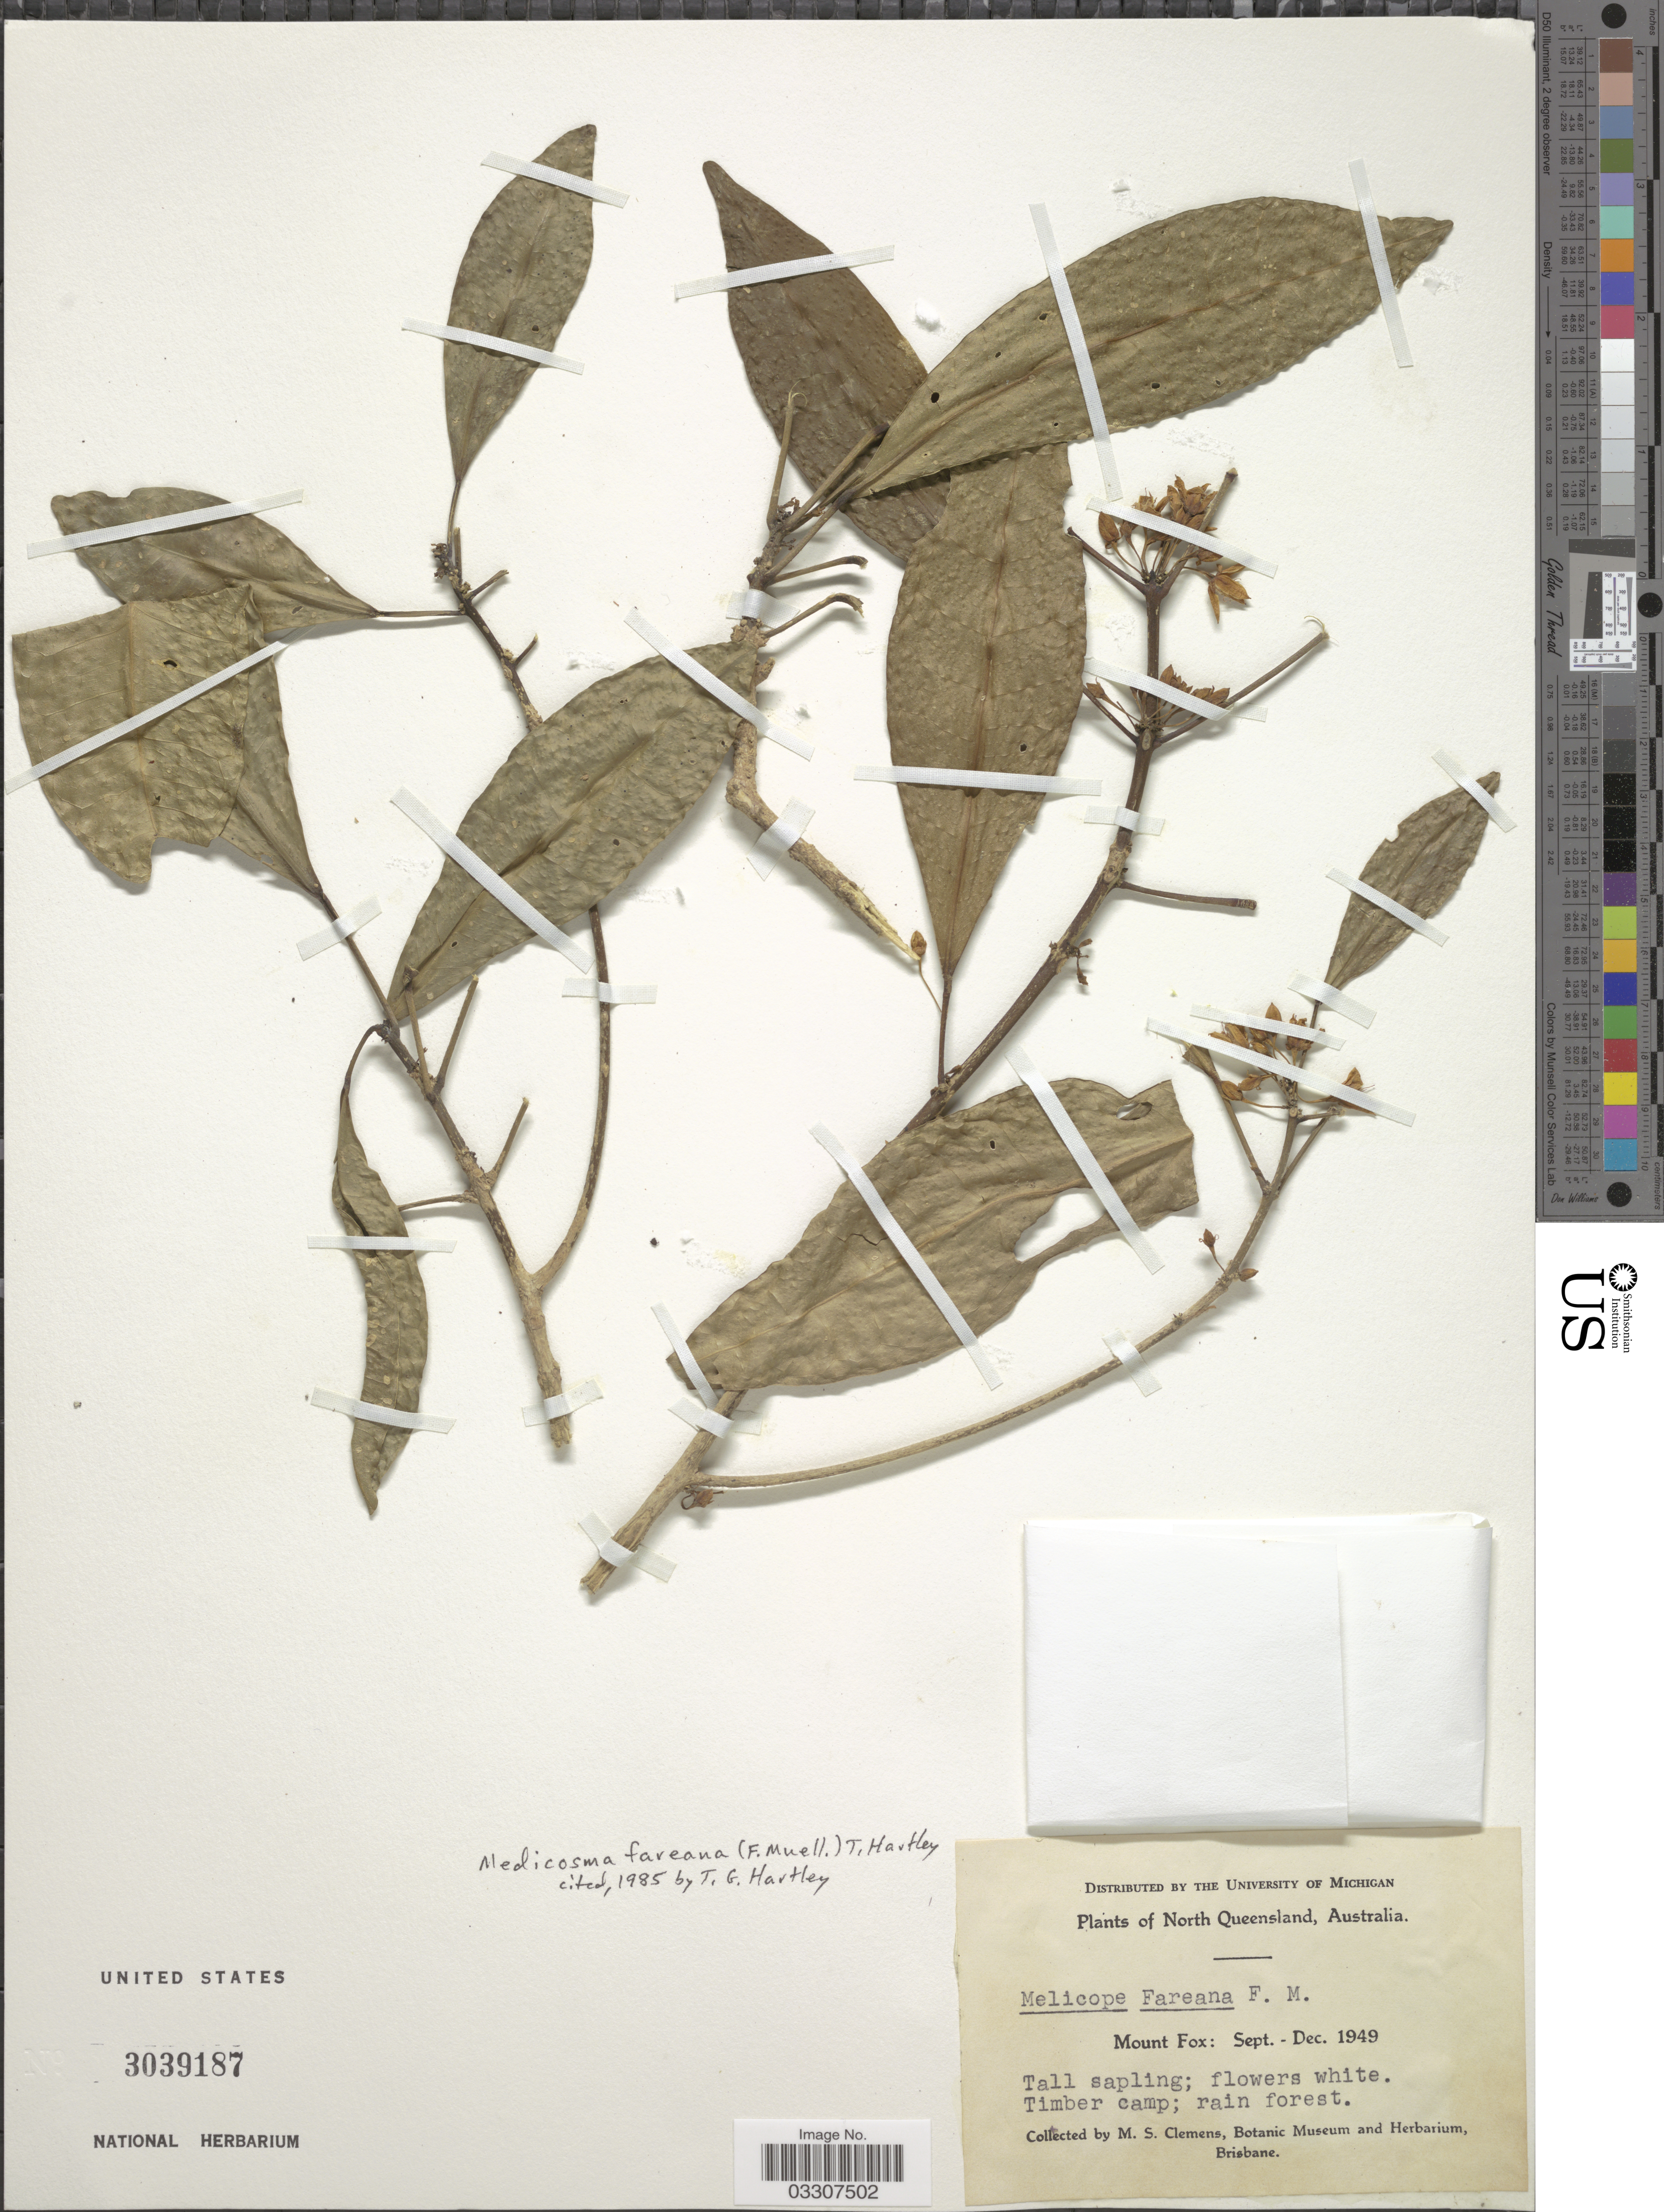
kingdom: Plantae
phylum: Tracheophyta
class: Magnoliopsida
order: Sapindales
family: Rutaceae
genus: Medicosma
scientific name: Medicosma fareana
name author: (F. Muell.) T.G. Hartley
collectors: M. S. Clemens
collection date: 1949-09/1949-12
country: Australia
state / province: Queensland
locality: North Queensland. Mount Fox.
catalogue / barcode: US 3039187